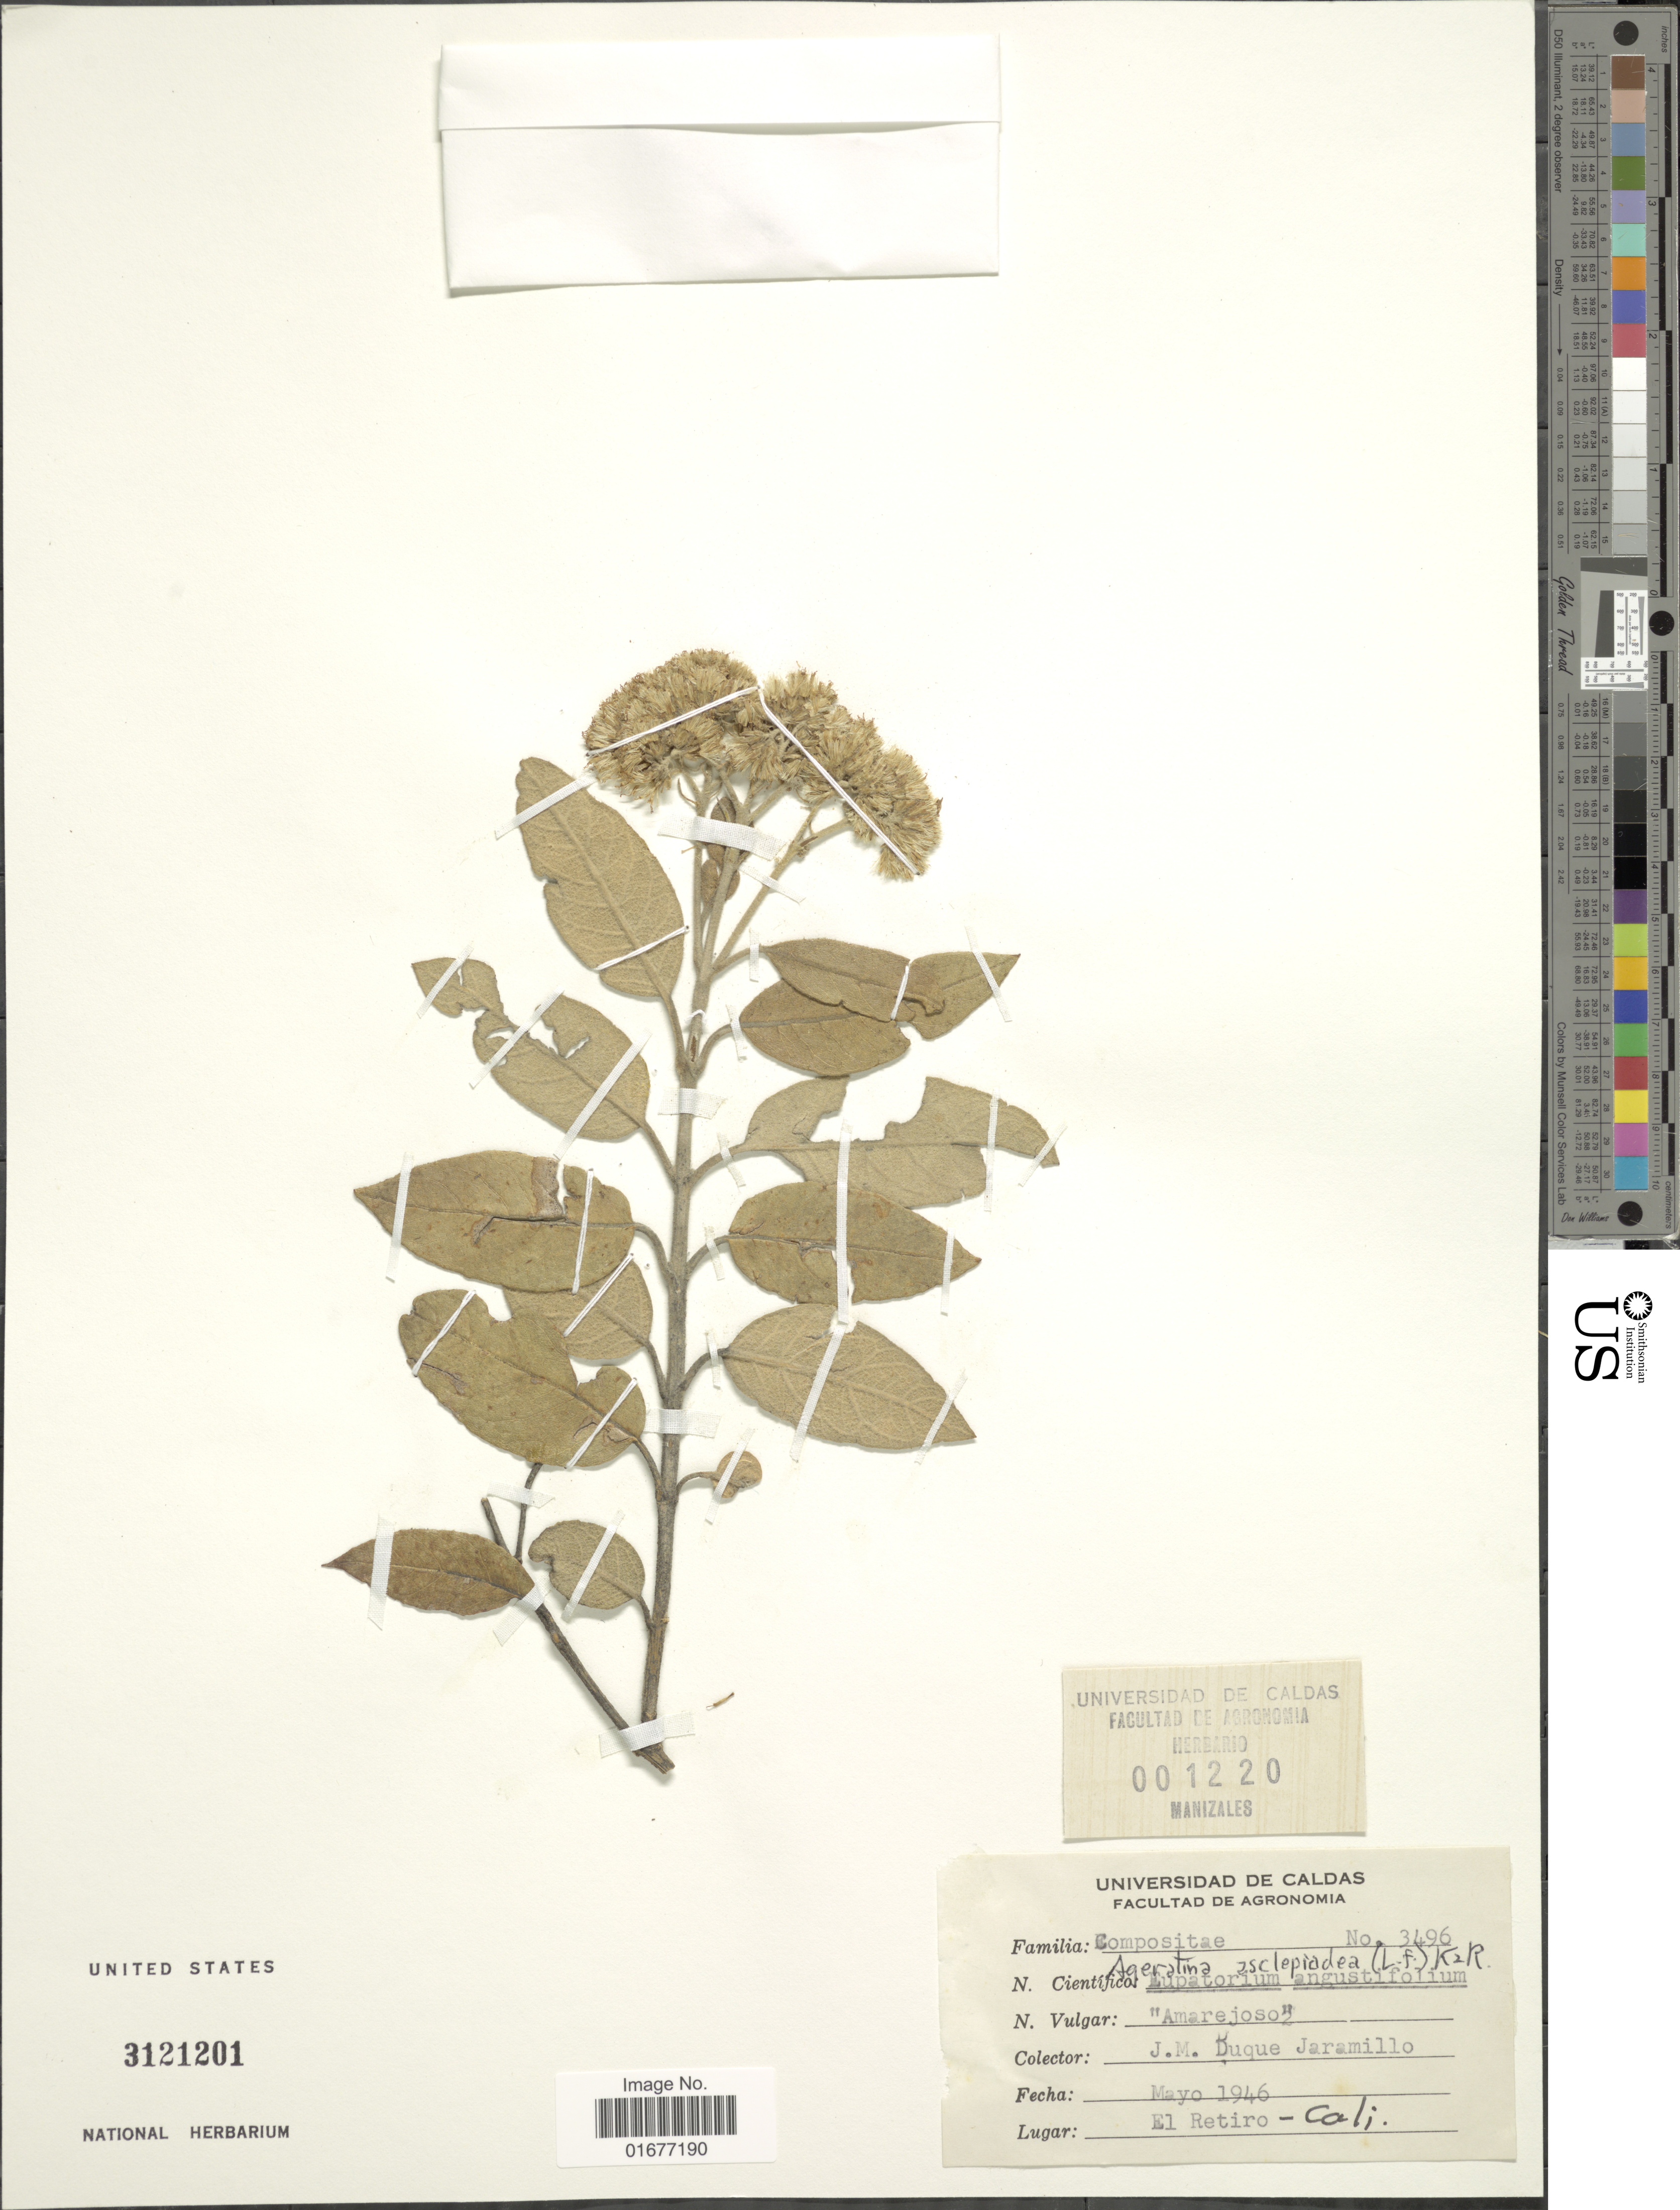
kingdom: Plantae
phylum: Tracheophyta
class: Magnoliopsida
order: Asterales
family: Asteraceae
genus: Ageratina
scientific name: Ageratina angustifolia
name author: (Kunth) R.M. King & H. Rob.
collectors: J. M. Duque Jaramillo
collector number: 3496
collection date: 1946-05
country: Colombia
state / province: Antioquia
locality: El Retiro- Cali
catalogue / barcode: US 3121201